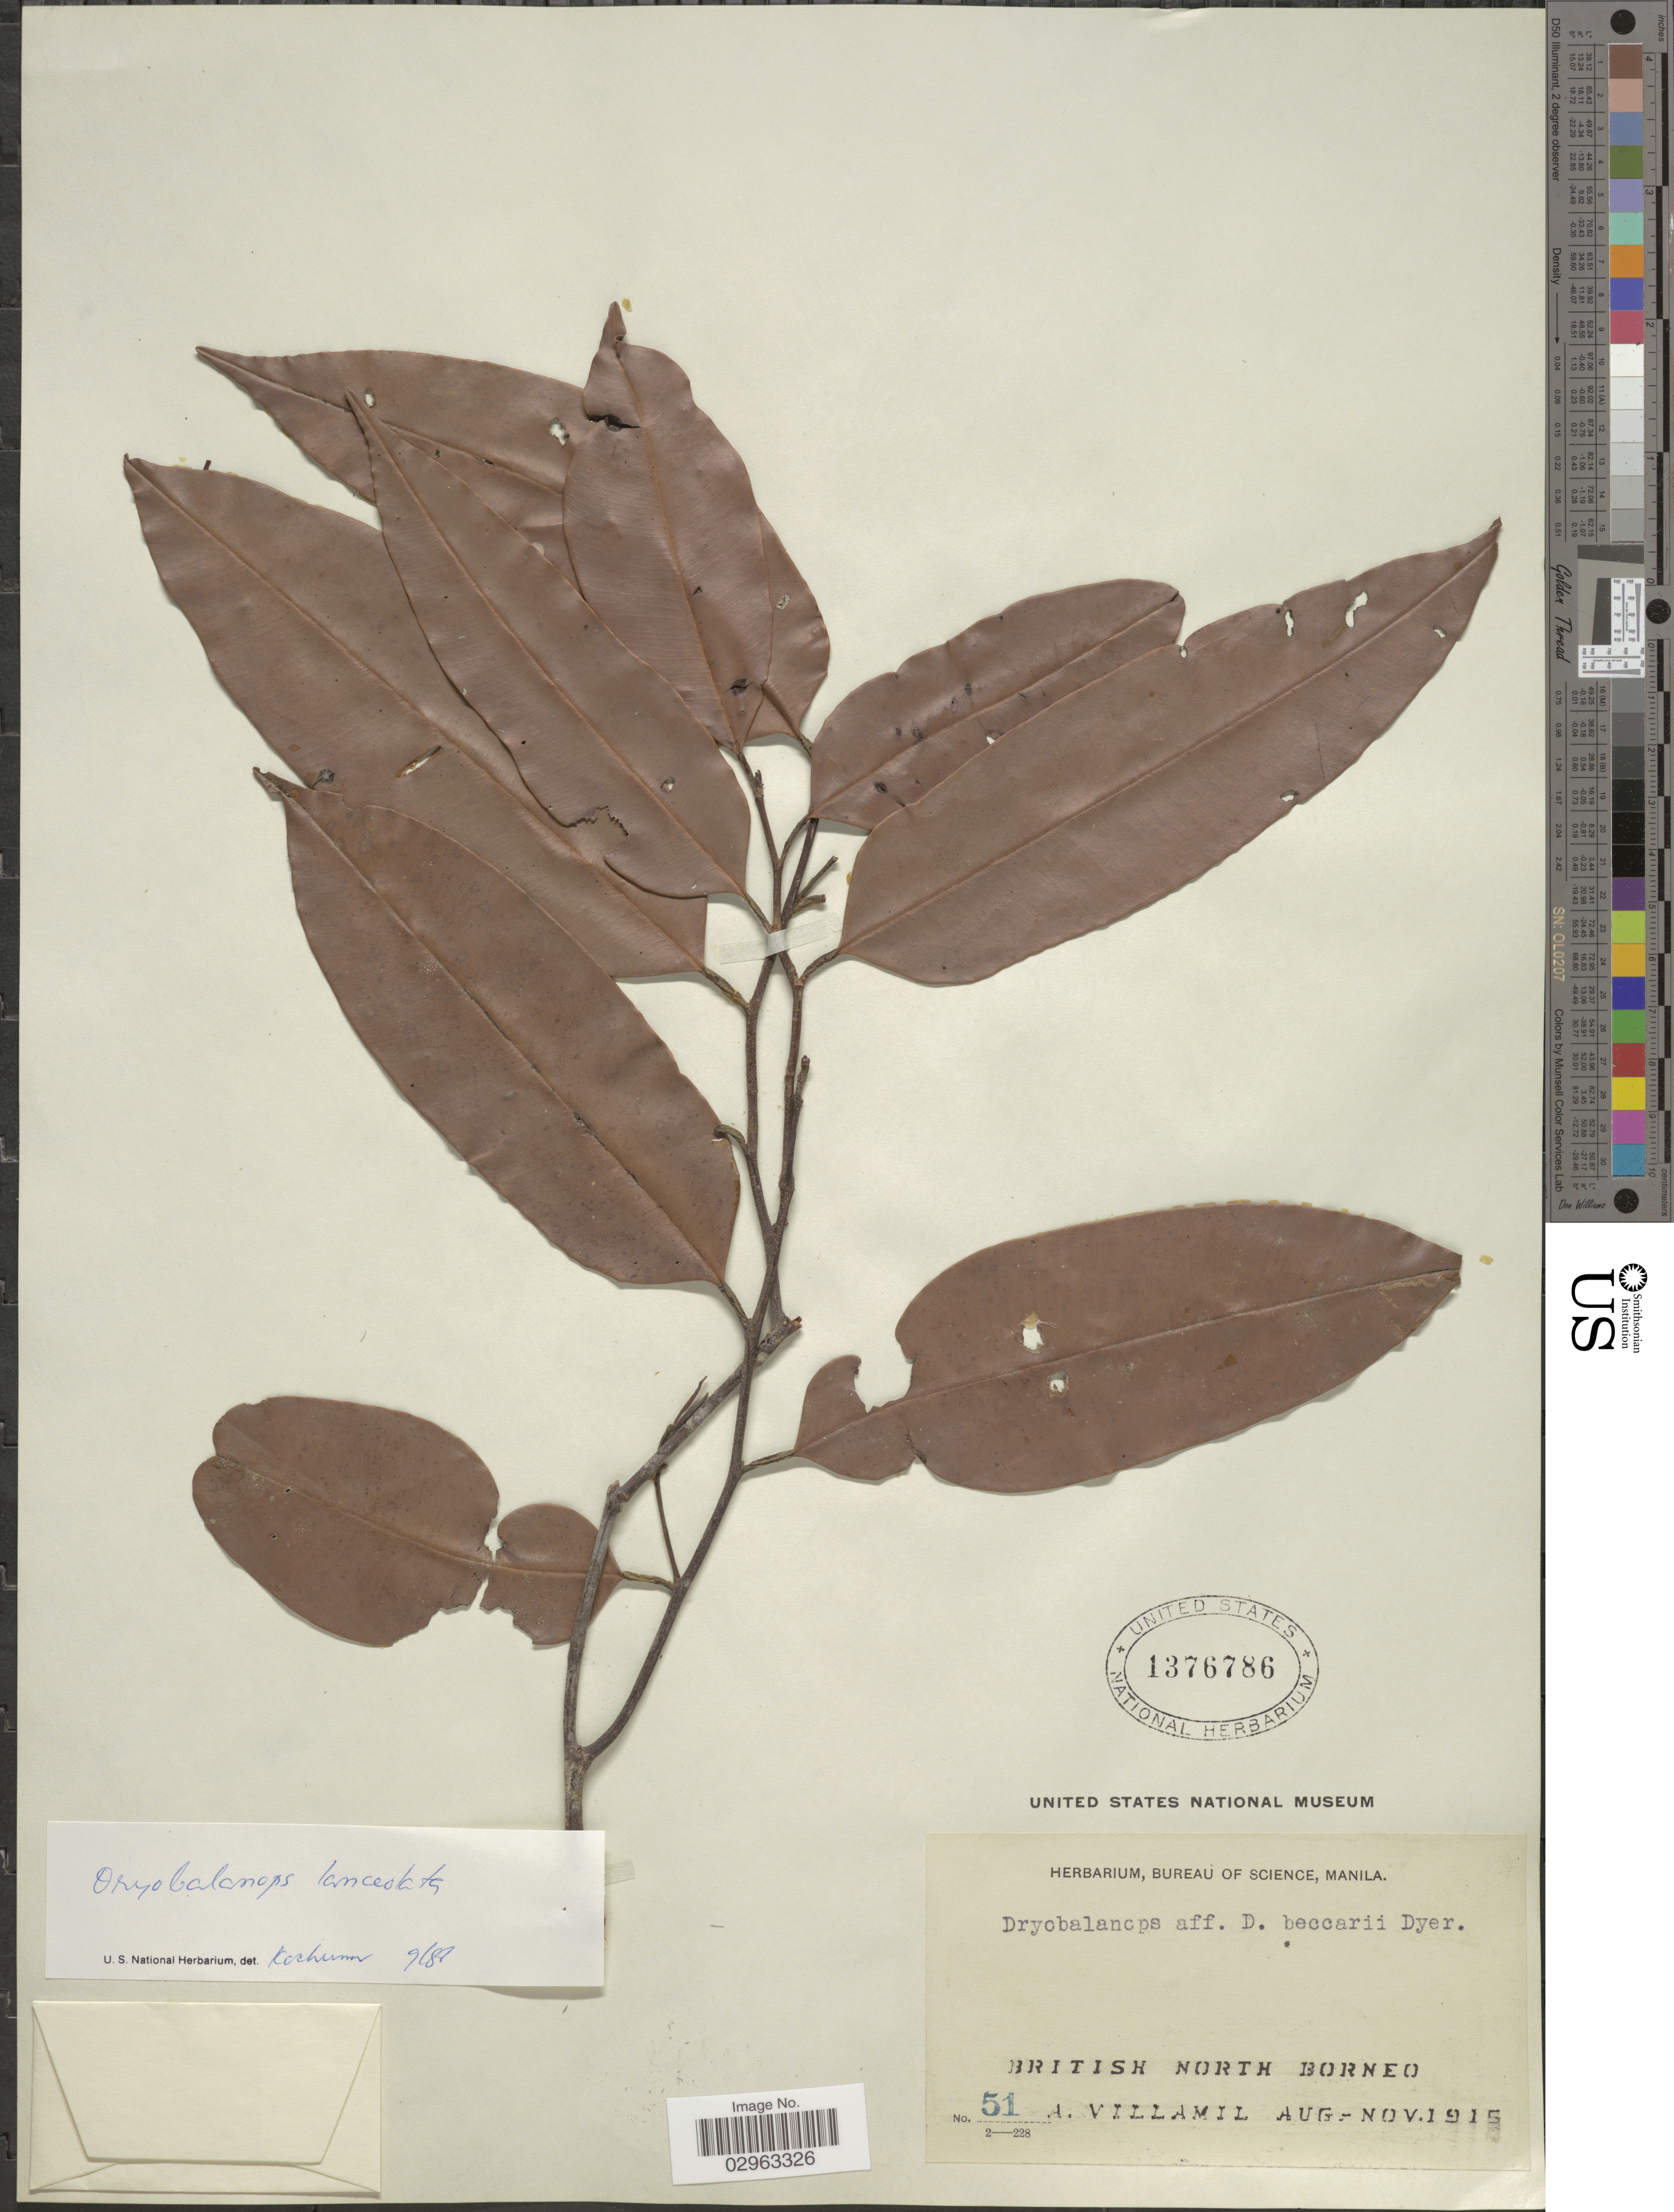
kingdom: Plantae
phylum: Tracheophyta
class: Magnoliopsida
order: Malvales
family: Dipterocarpaceae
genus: Dryobalanops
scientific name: Dryobalanops lanceolata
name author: Burck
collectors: A. Villamil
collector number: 51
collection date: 1915-08/1915-11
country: Malaysia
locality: Biritish North Borneo.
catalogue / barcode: US 1376786